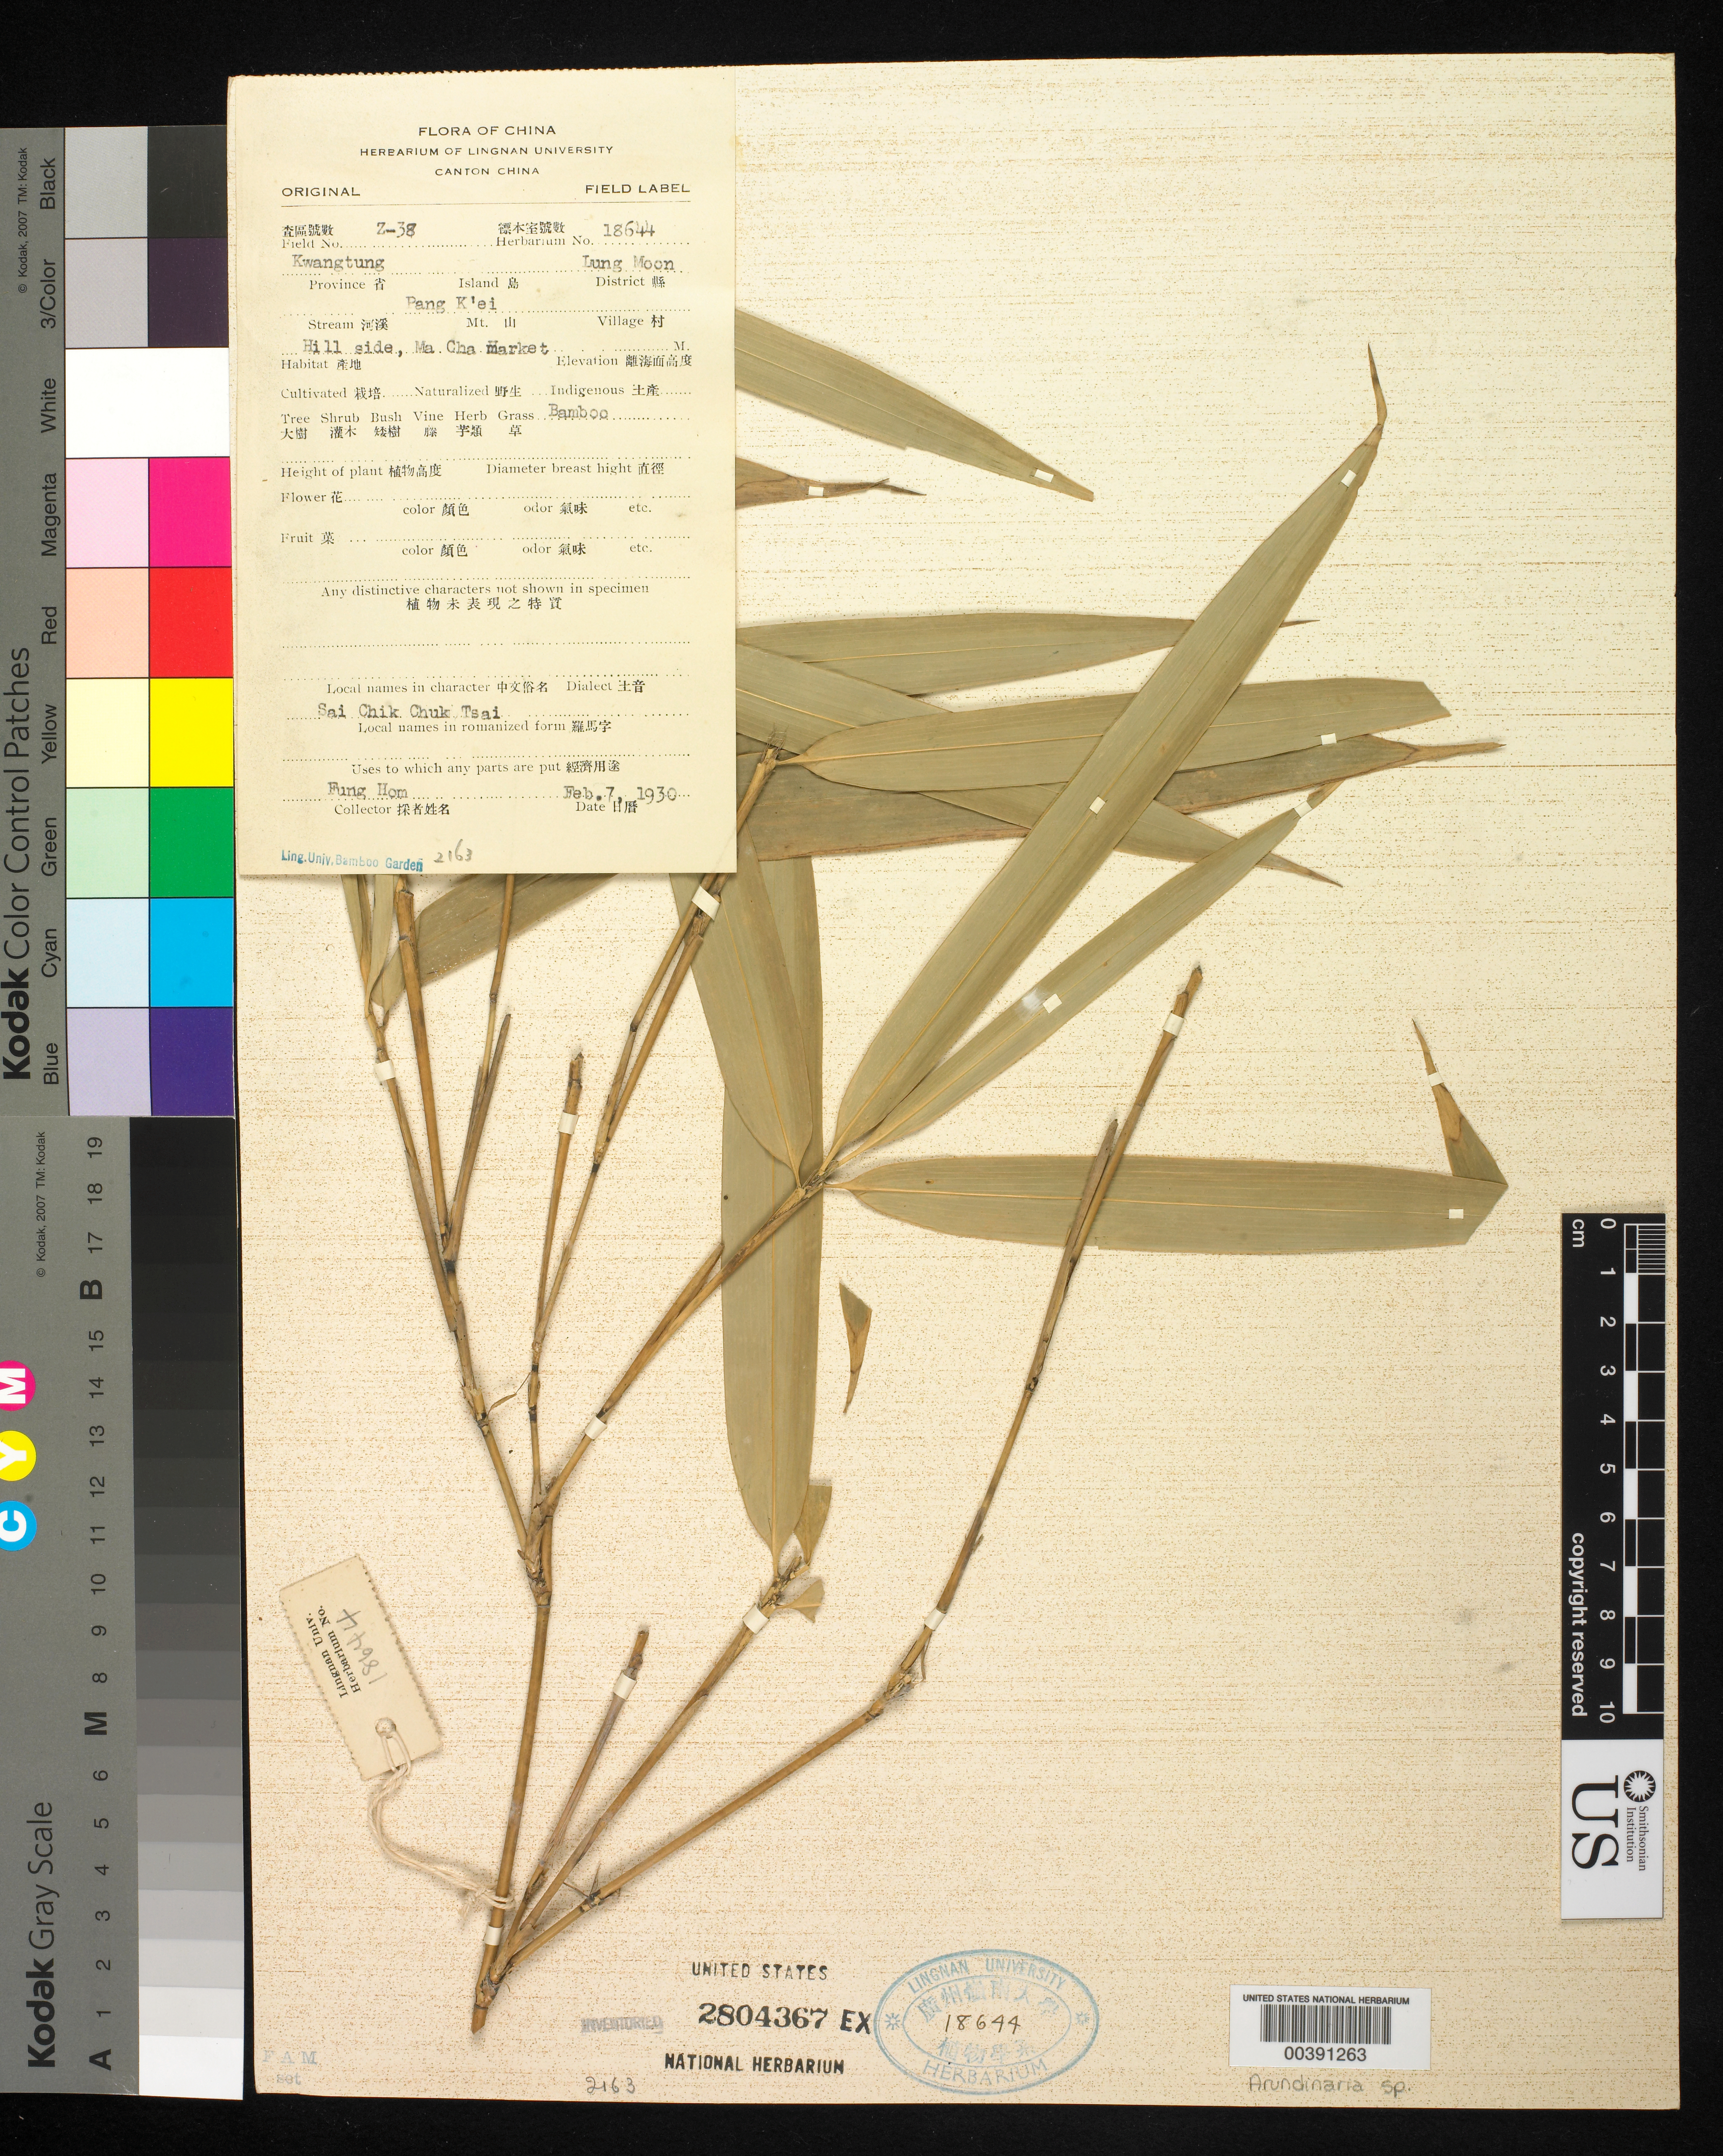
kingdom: Plantae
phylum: Tracheophyta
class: Liliopsida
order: Poales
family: Poaceae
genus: Arundinaria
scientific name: Arundinaria sp.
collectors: H. L. Fung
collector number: Z-38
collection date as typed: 07 Feb 1930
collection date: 1930-02-07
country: China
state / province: Guangdong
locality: Lung moon, pang k'ei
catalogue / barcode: US 2804367